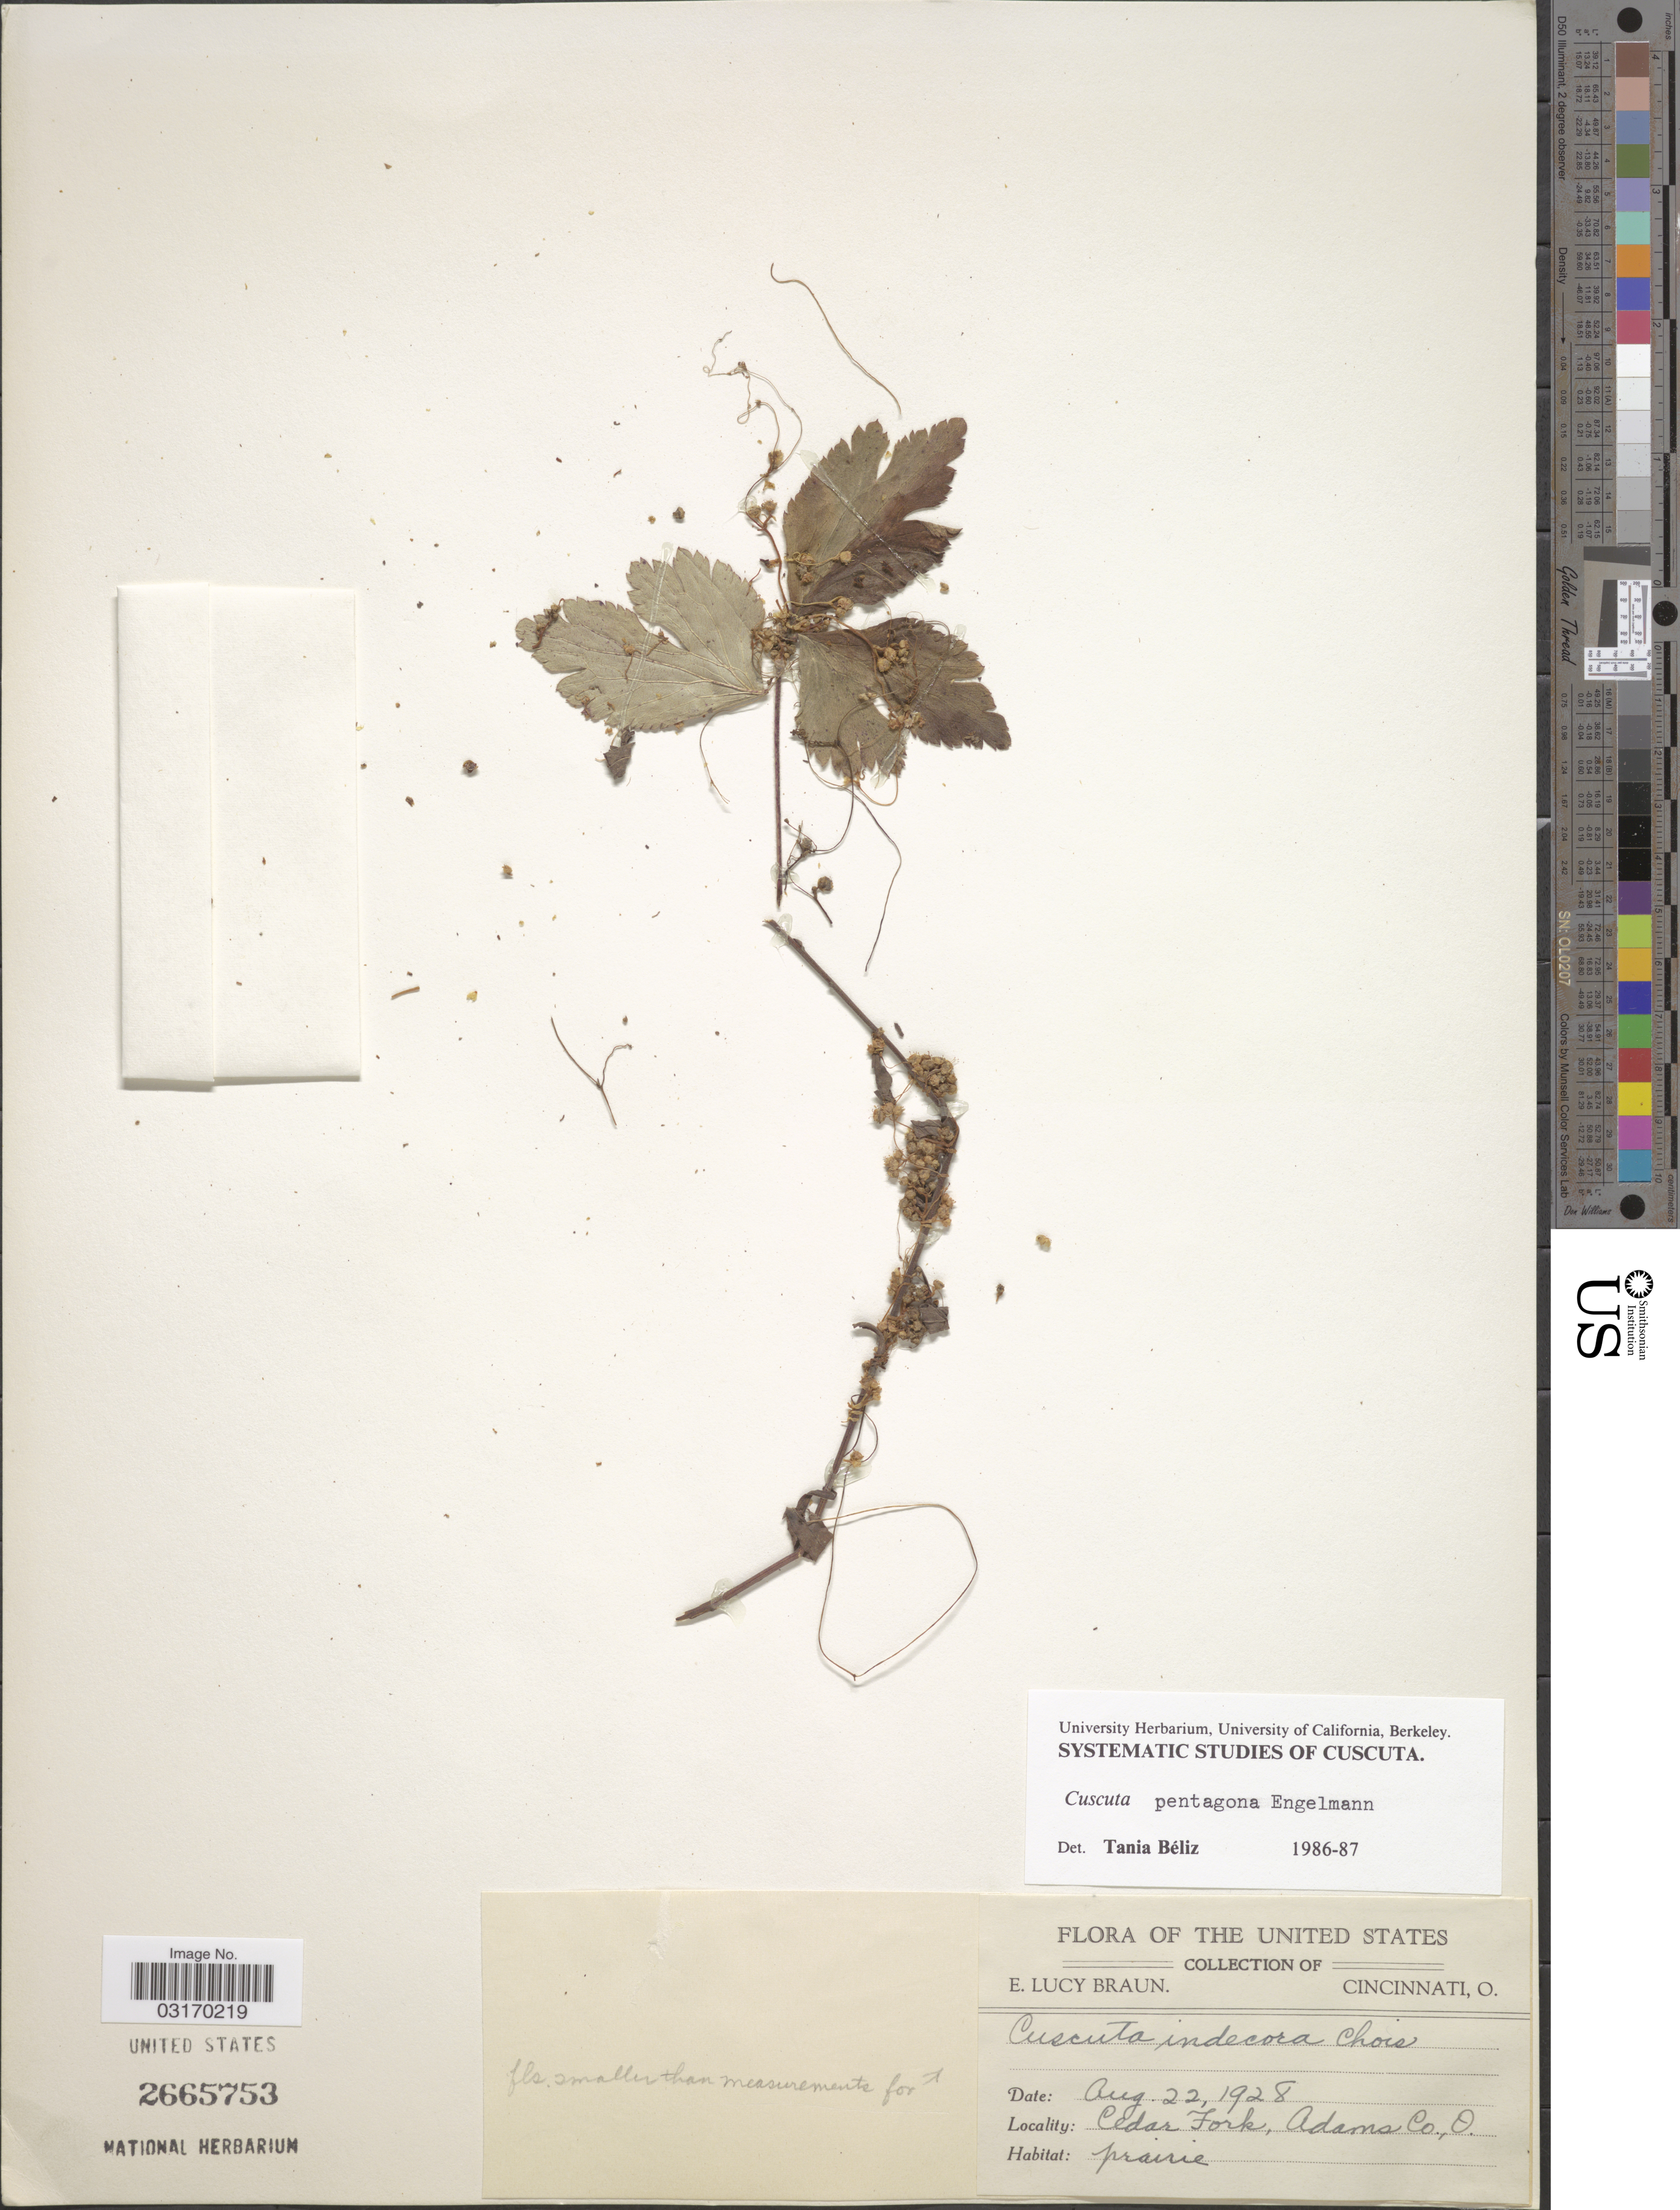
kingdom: Plantae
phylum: Tracheophyta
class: Magnoliopsida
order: Solanales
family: Convolvulaceae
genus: Cuscuta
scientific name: Cuscuta pentagona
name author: Engelm.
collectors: E. L. Braun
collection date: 1928-08-22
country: United States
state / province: Ohio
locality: Cedar Fork, Adams Co.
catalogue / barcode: US 2665753